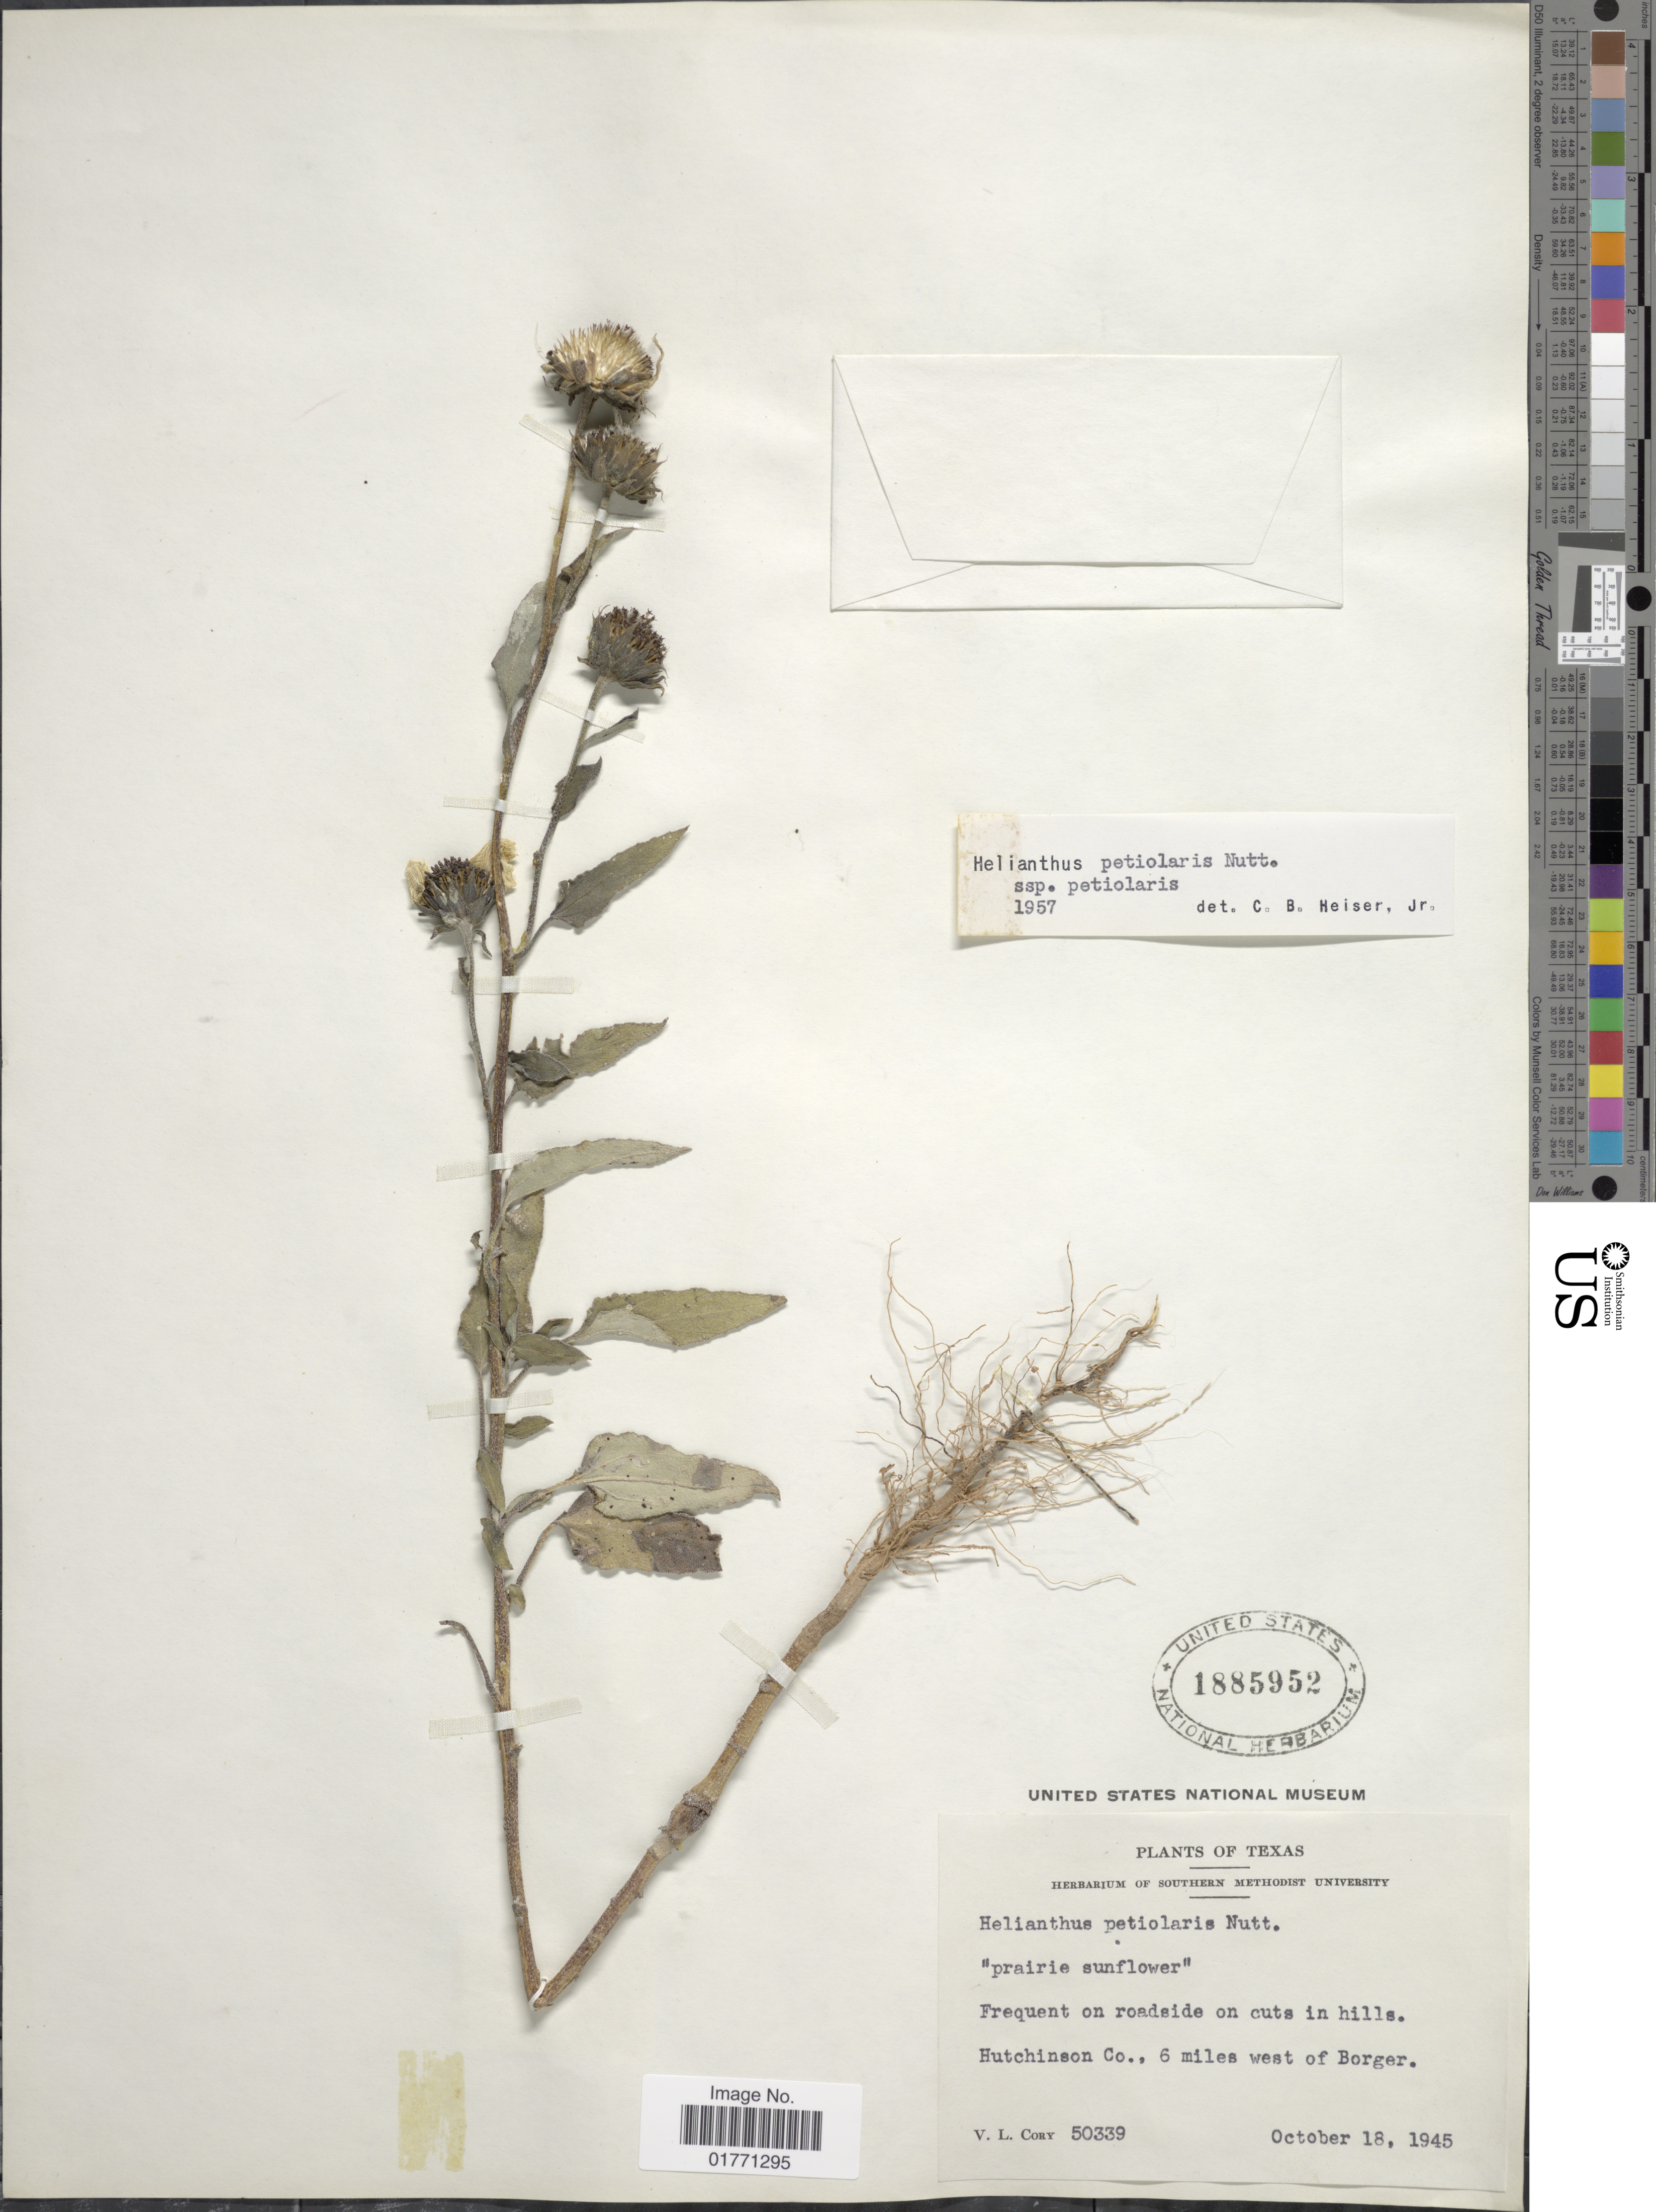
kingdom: Plantae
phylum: Tracheophyta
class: Magnoliopsida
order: Asterales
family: Asteraceae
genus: Helianthus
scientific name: Helianthus petiolaris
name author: Nutt.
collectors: V. Cory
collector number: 50339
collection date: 1945-10-18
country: United States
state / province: Texas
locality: On roadside on cuts in hills, Hutchinson Co., 6 miles west of Borger.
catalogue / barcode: US 1885952